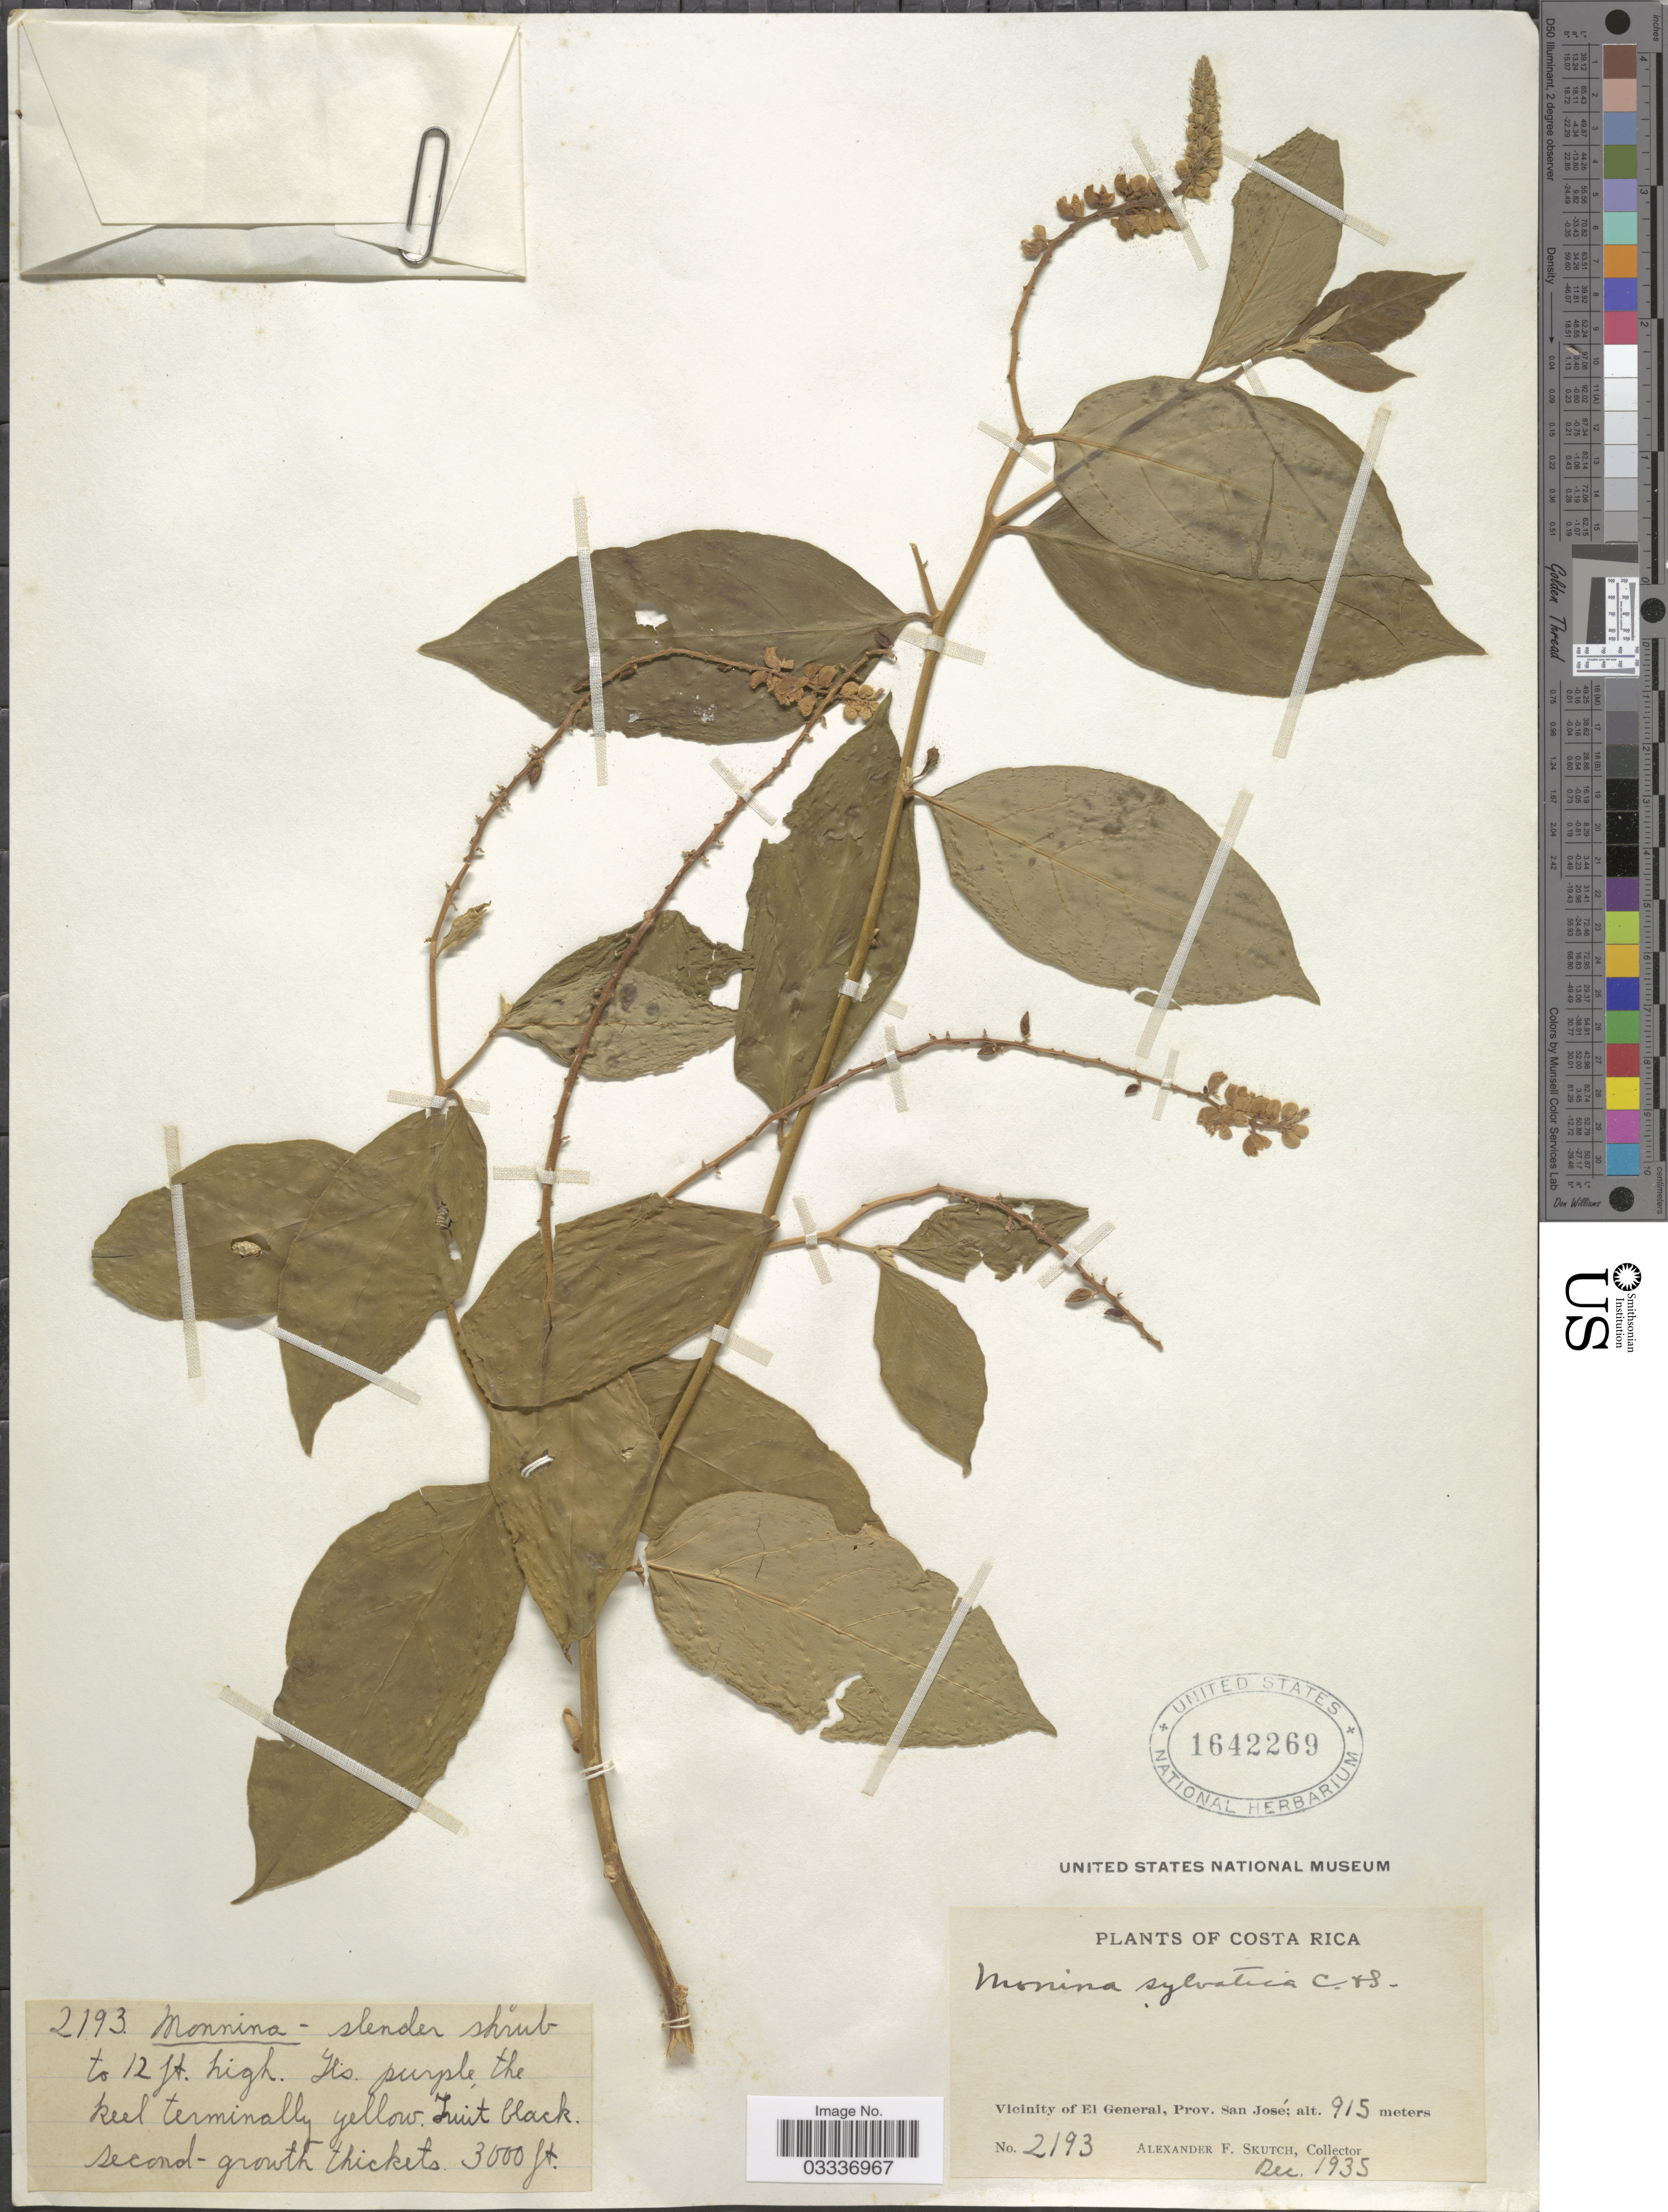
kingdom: Plantae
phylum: Tracheophyta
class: Magnoliopsida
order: Fabales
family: Polygalaceae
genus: Monnina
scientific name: Monnina sylvatica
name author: Schltdl. & Cham.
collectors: A. F. Skutch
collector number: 2193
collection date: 1935-12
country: Costa Rica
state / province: San José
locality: Vicinity of El General.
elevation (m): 915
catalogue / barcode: US 1642269